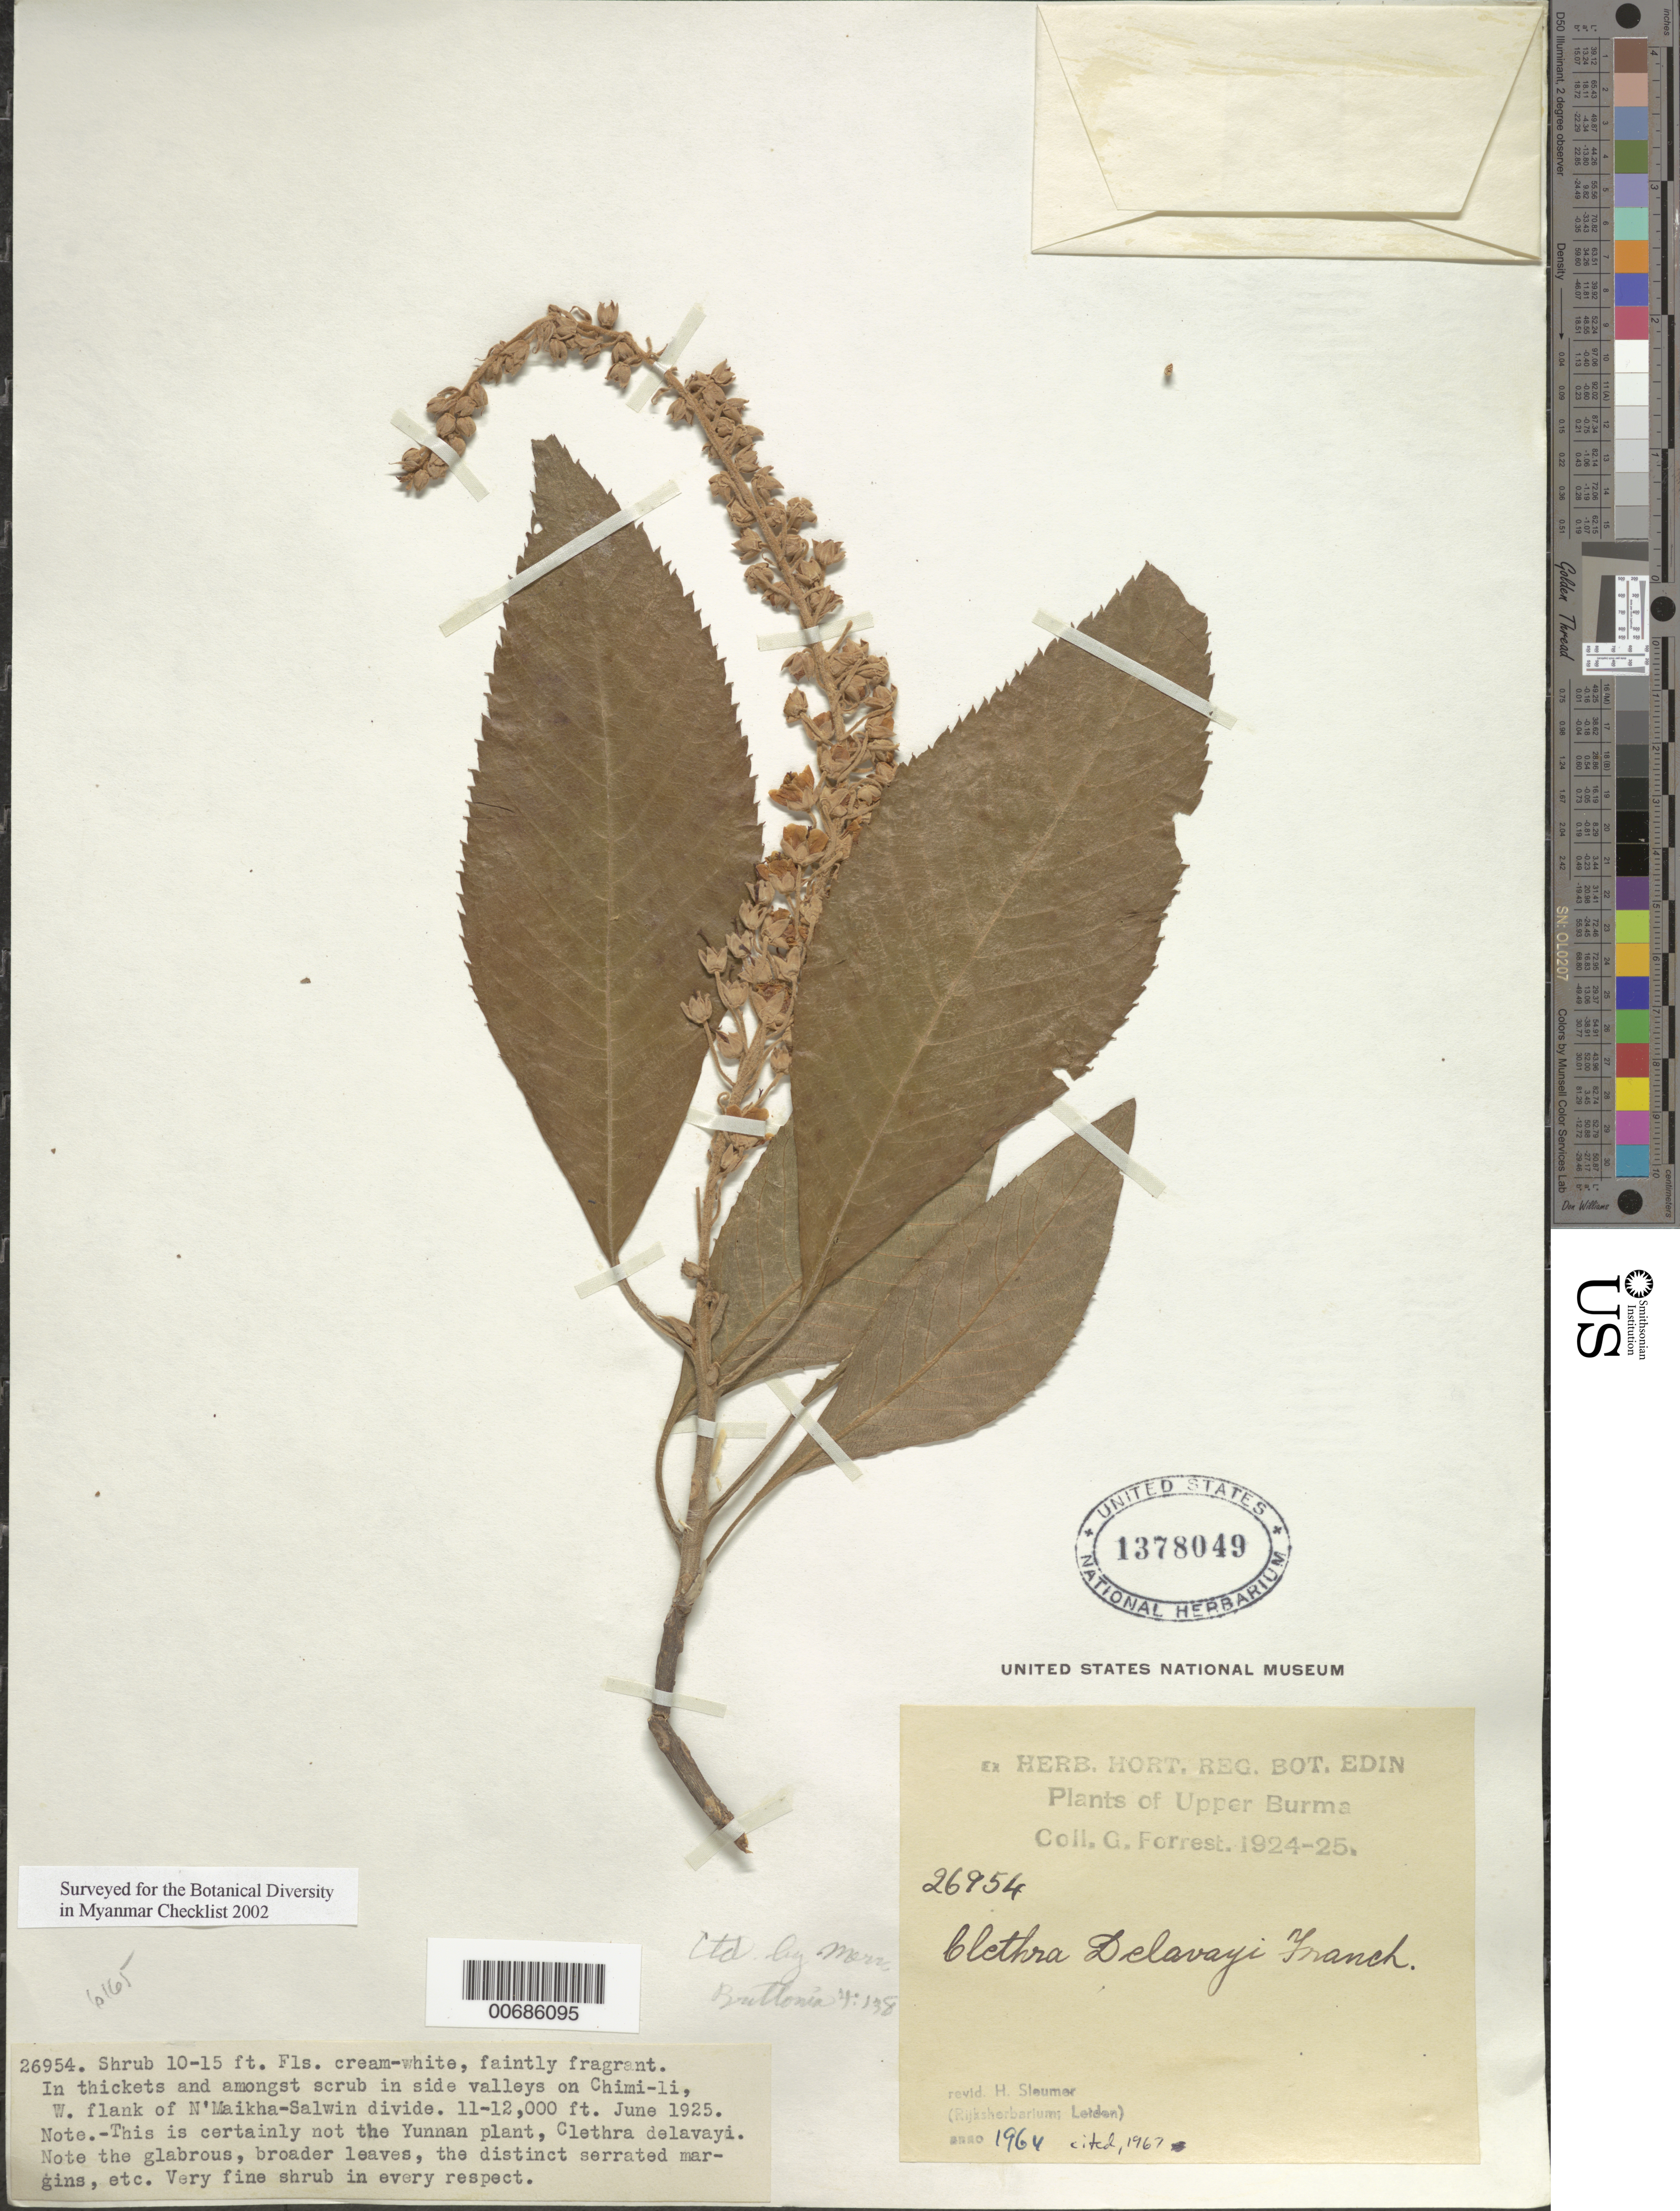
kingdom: Plantae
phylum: Tracheophyta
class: Magnoliopsida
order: Ericales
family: Clethraceae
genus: Clethra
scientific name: Clethra delavayi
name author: Franch.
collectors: G. Forrest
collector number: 26954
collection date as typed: Jun 1925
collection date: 1925-06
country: Myanmar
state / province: Kachin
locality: N'Maikha-Salwin Divide, Chimi-li, W flank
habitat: Thickets among scrub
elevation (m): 3353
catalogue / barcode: US 1378049